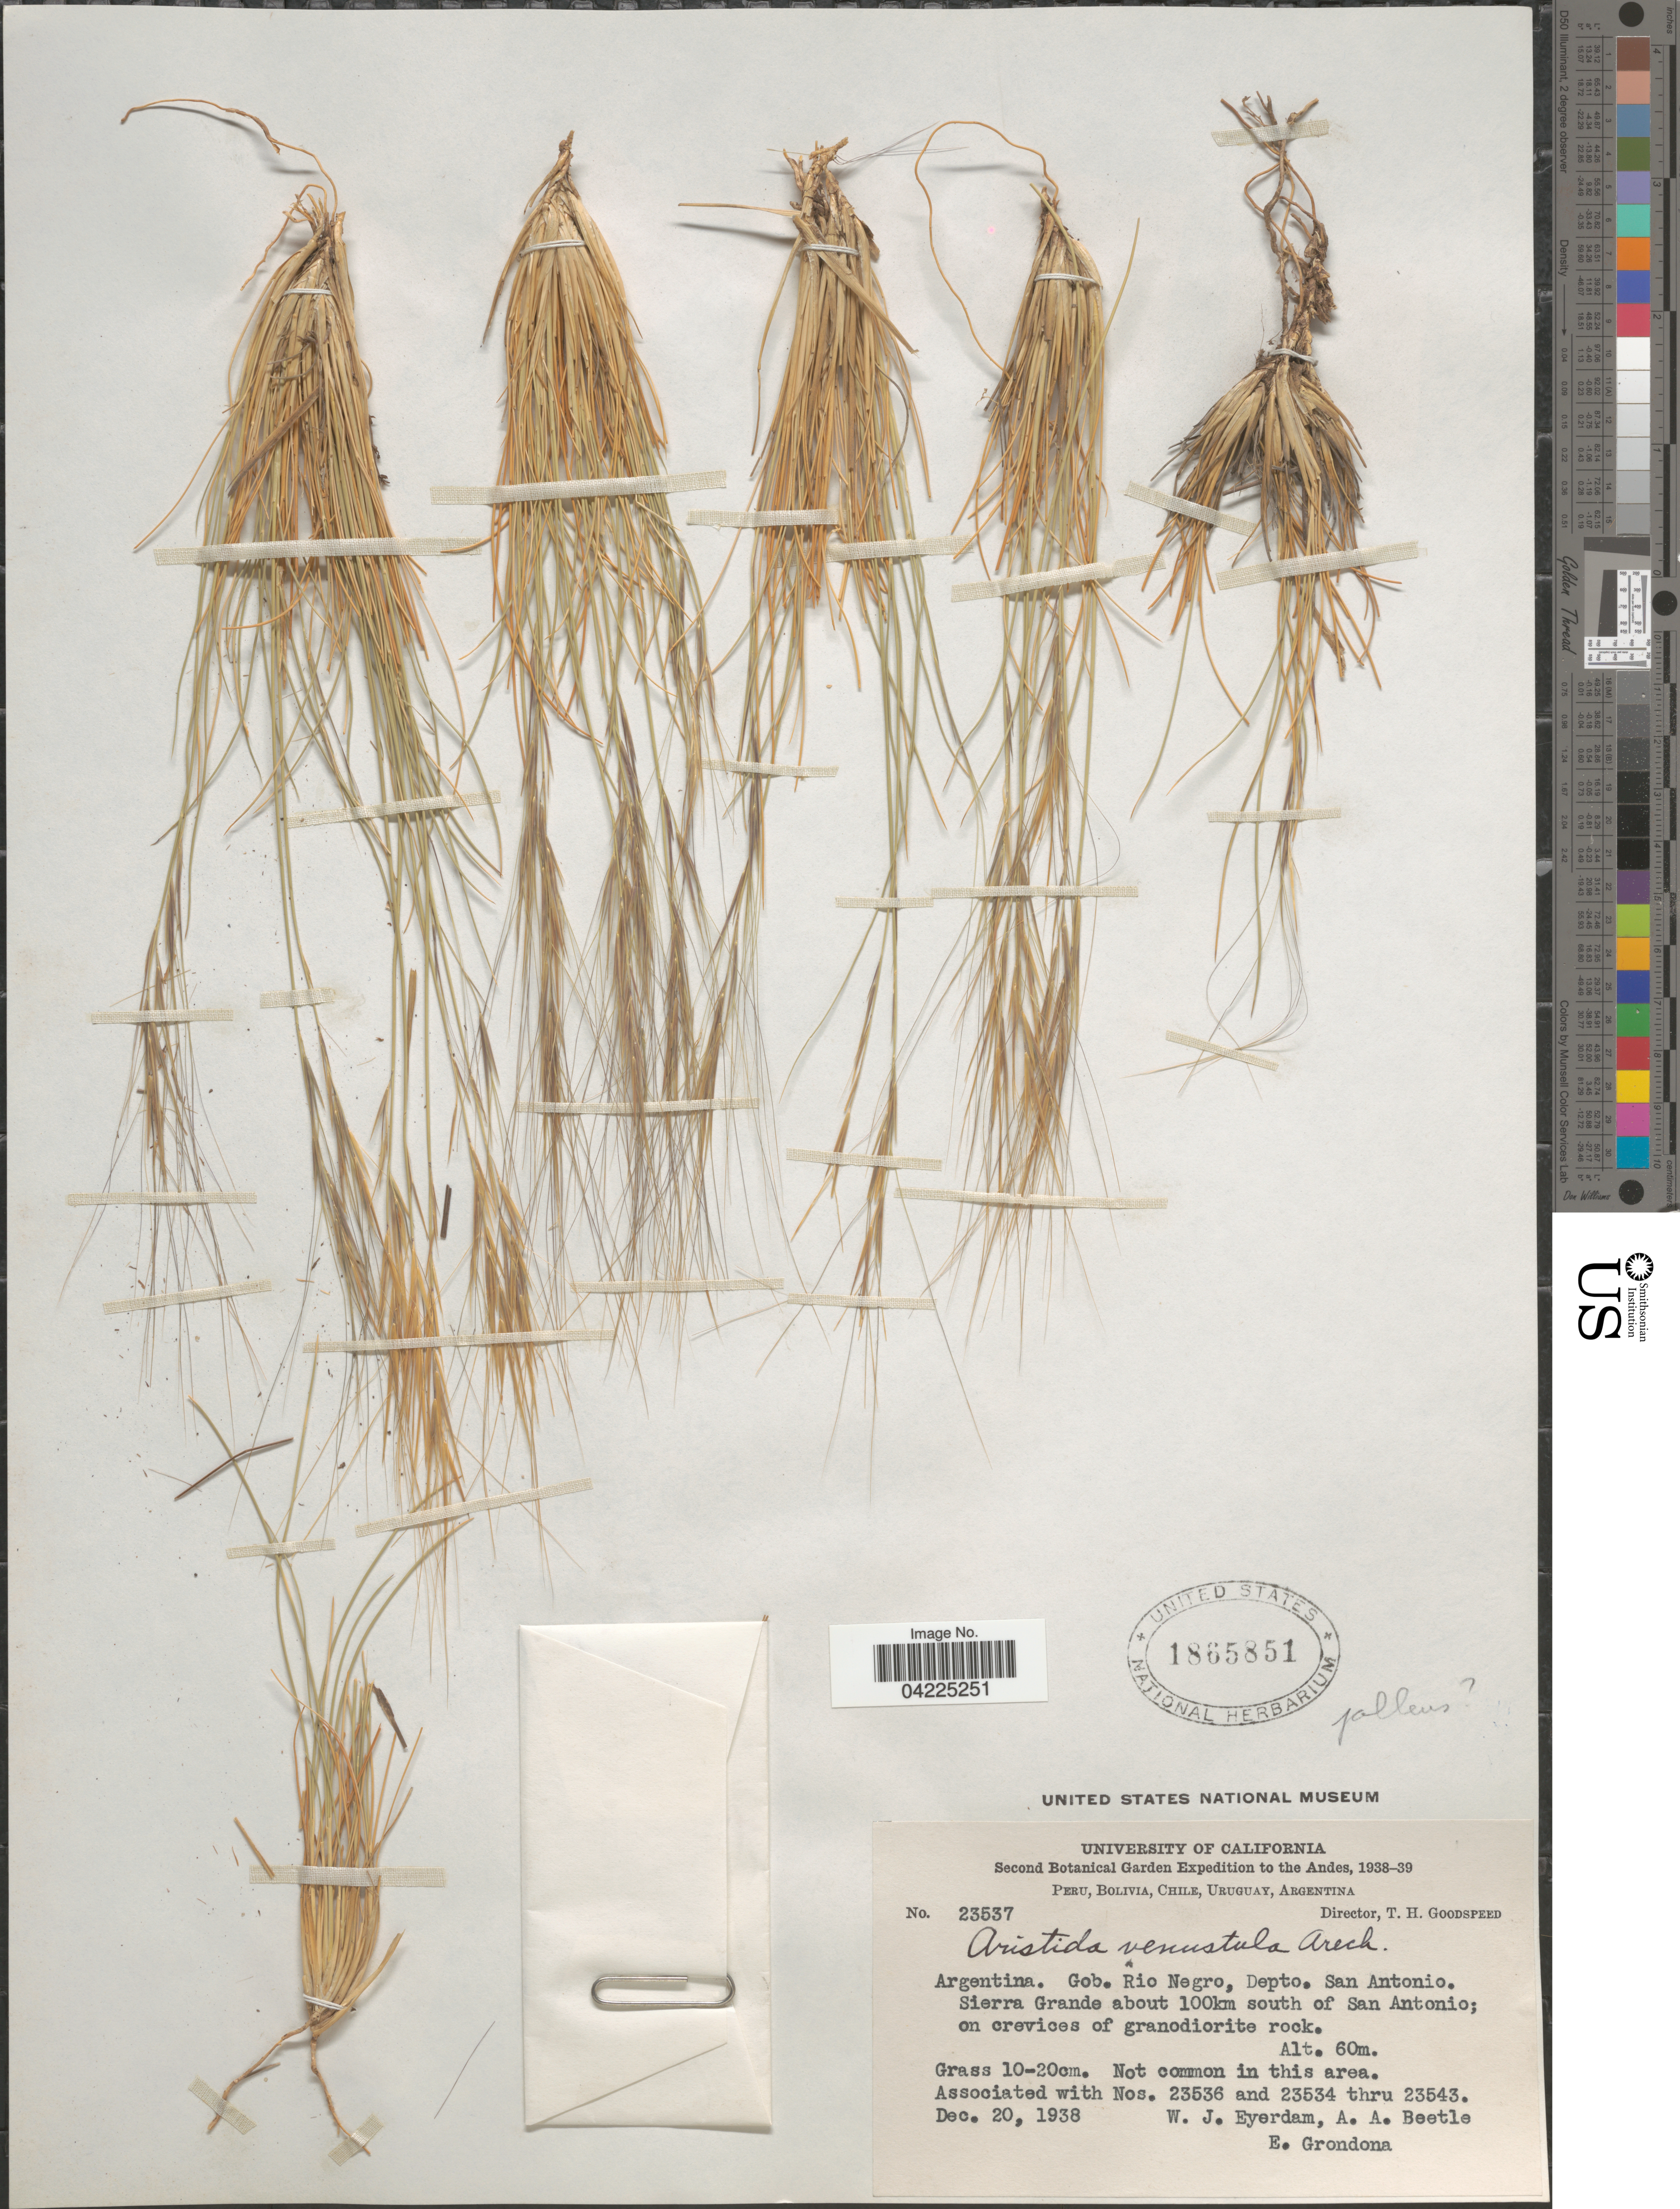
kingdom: Plantae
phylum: Tracheophyta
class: Liliopsida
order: Poales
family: Poaceae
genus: Aristida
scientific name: Aristida pallens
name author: Cav.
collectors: W. J. Eyerdam, A. A. Beetle & E. Grondona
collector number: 23537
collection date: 1938-12-20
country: Argentina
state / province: Rio Negro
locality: Gob. Rio Negro, Depto. San Antonio. Sierra Grande about 100km south of San Antonio; on crevices of granodiorite rock.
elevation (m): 60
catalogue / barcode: US 1865851